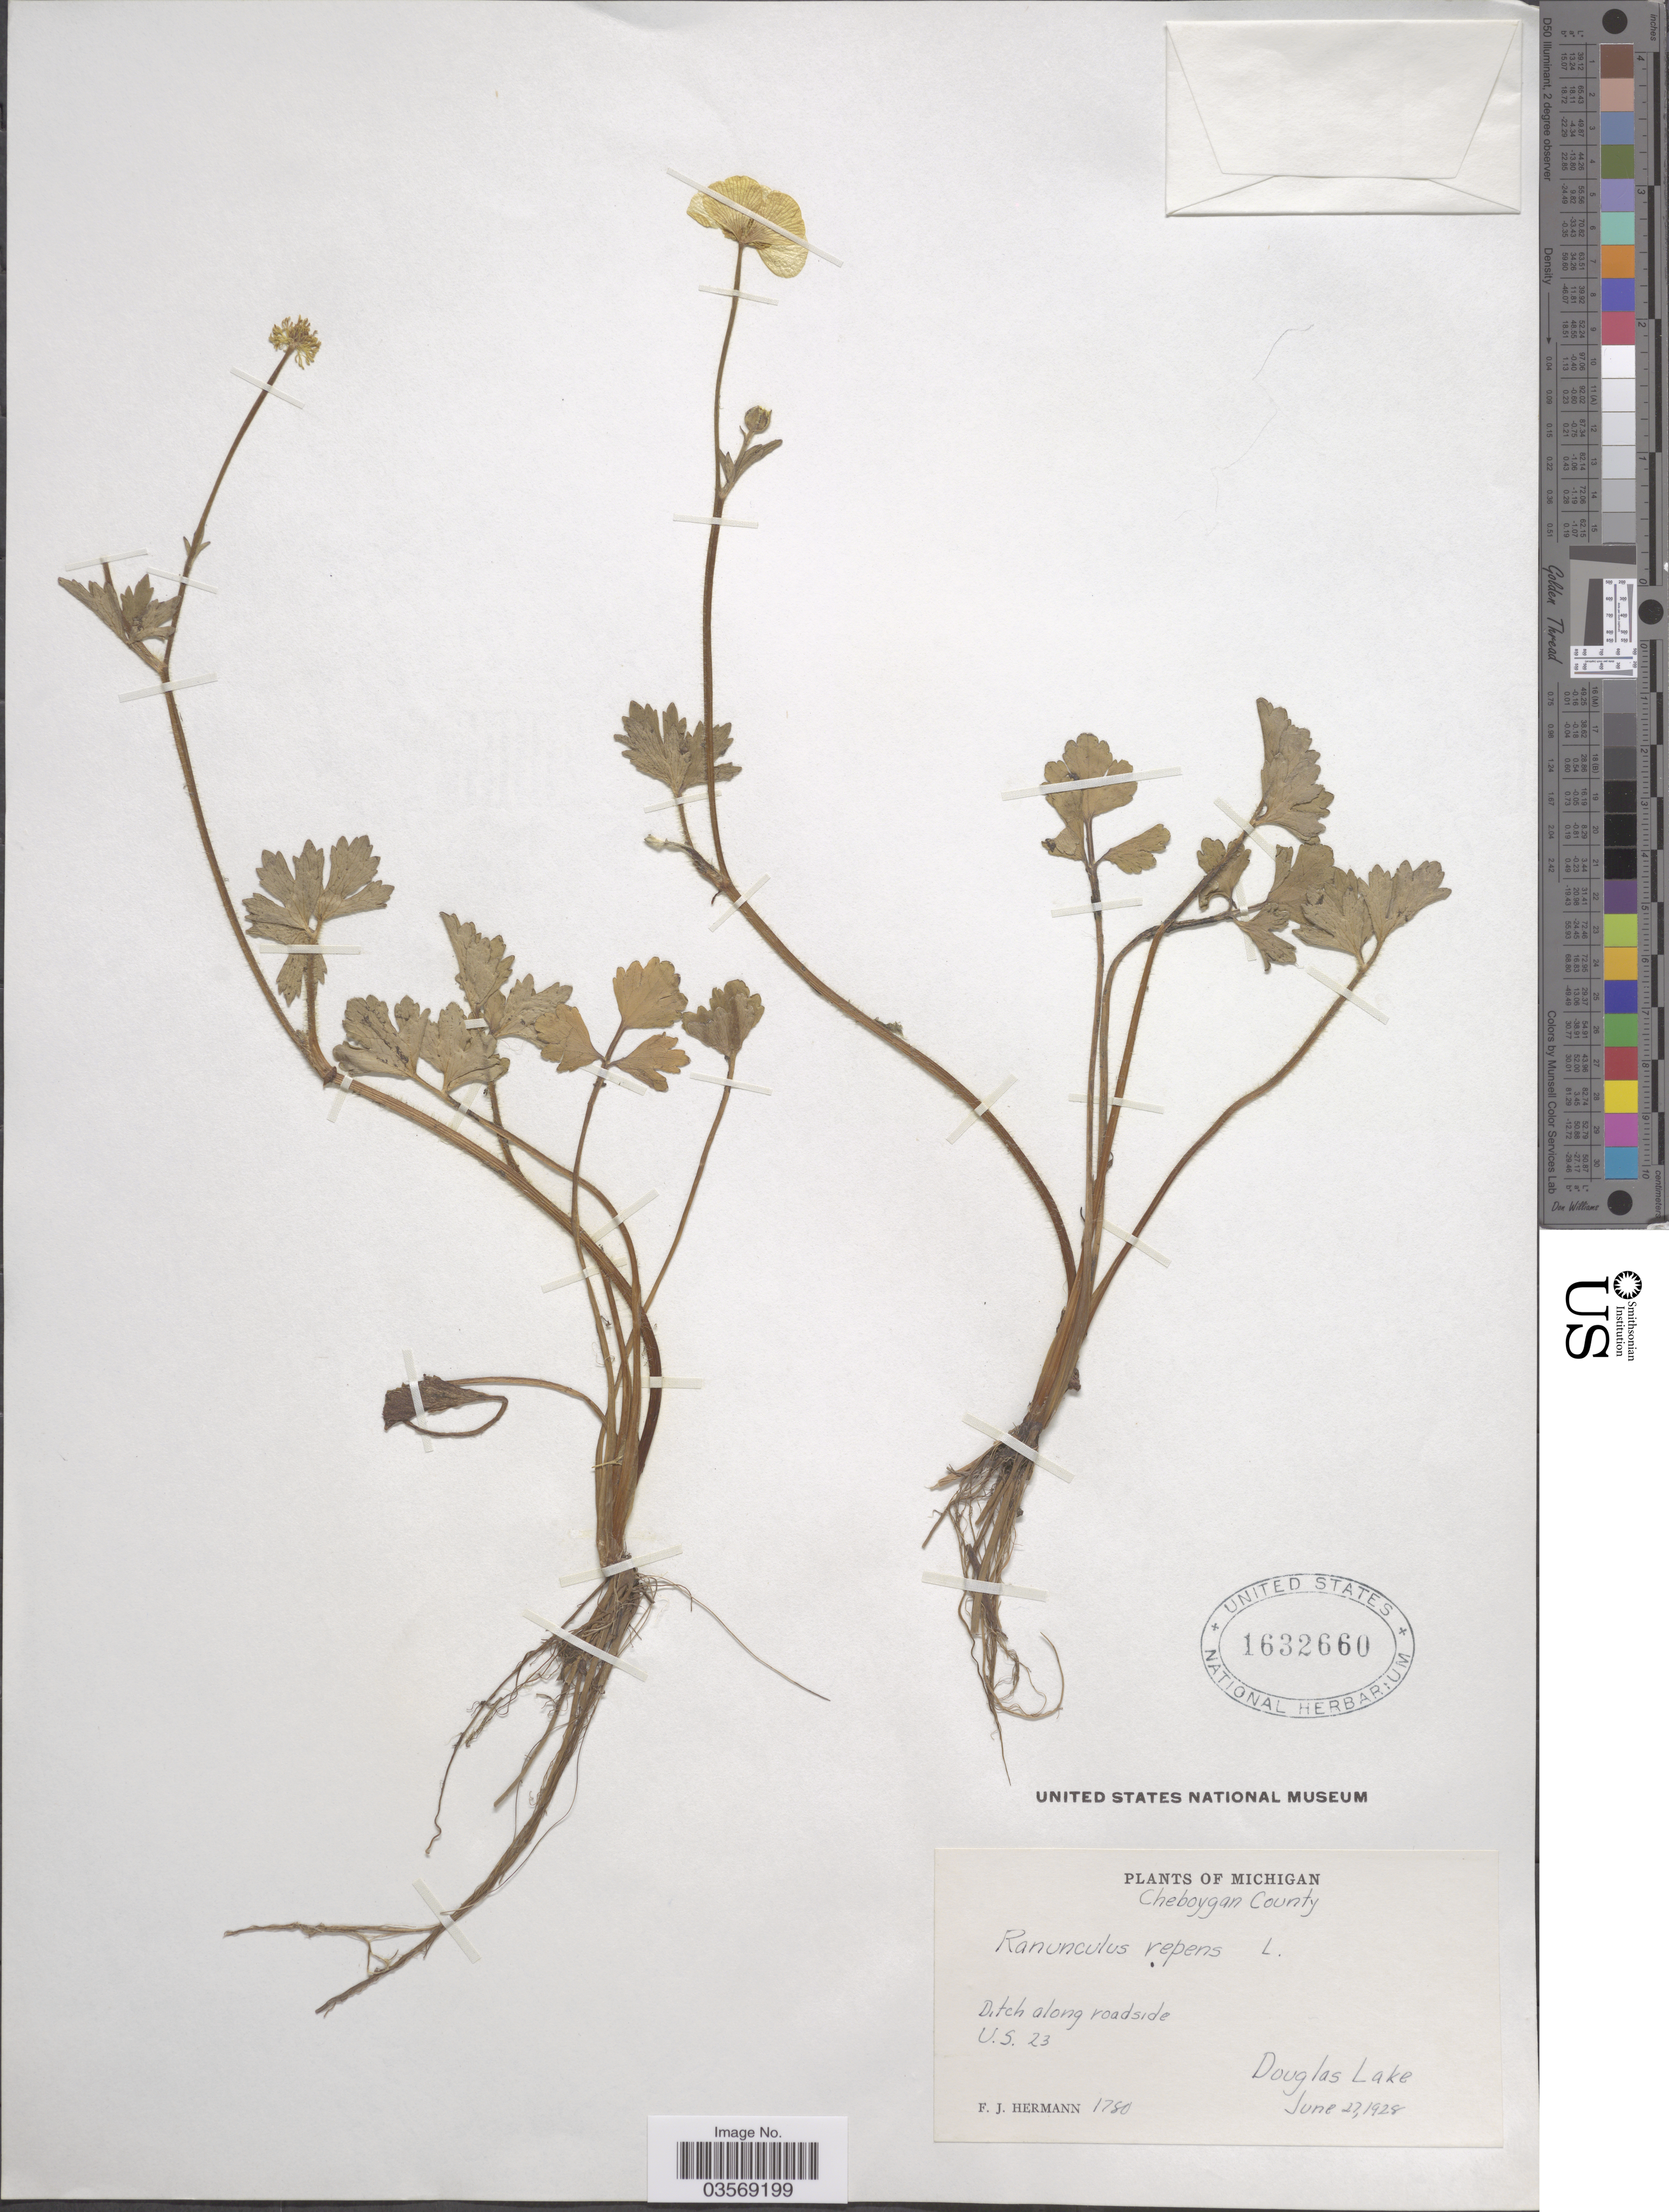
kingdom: Plantae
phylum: Tracheophyta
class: Magnoliopsida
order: Ranunculales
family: Ranunculaceae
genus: Ranunculus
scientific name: Ranunculus repens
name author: L.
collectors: F. J. Hermann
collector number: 1780*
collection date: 1928-06-27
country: United States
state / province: Michigan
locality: Cheboygan County. Ditch along roadside. U.S. 23. Douglas Lake.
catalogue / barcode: US 1632660